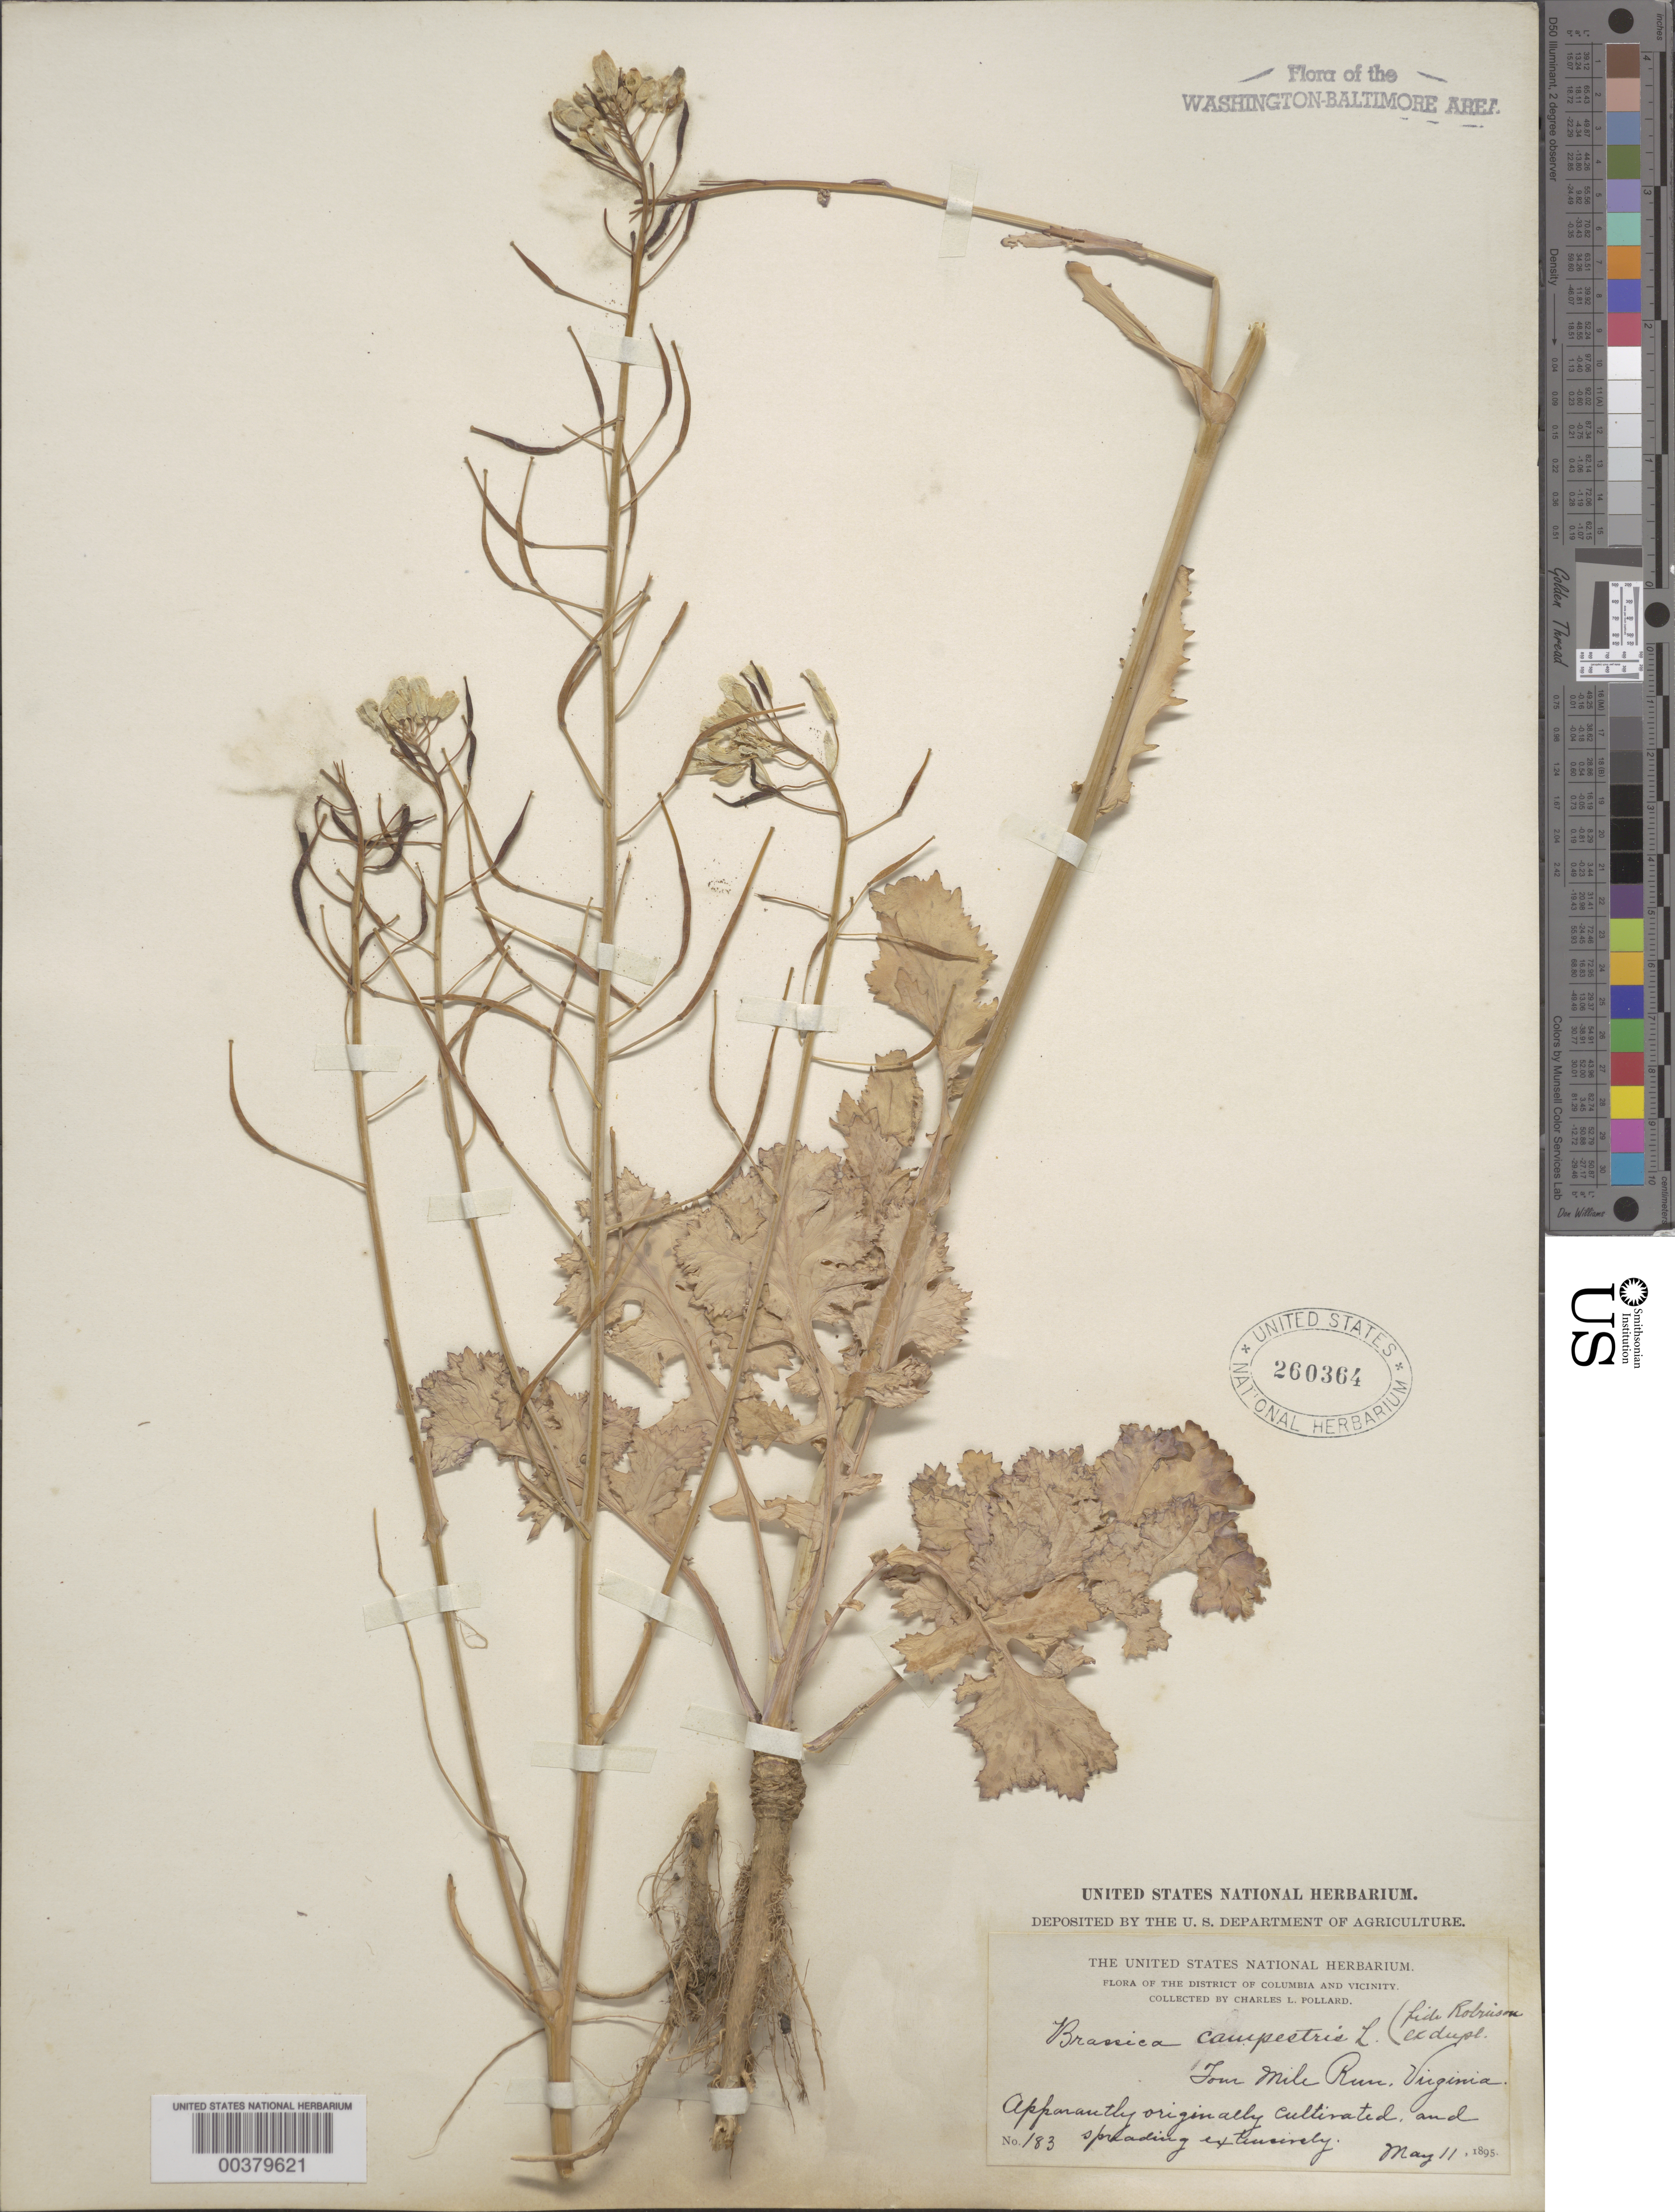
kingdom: Plantae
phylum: Tracheophyta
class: Magnoliopsida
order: Brassicales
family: Brassicaceae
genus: Brassica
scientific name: Brassica rapa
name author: L.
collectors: C. L. Pollard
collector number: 183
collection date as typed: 11 May 1895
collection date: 1895-05-11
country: United States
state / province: Virginia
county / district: Arlington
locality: Four Mile Run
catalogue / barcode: US 260364